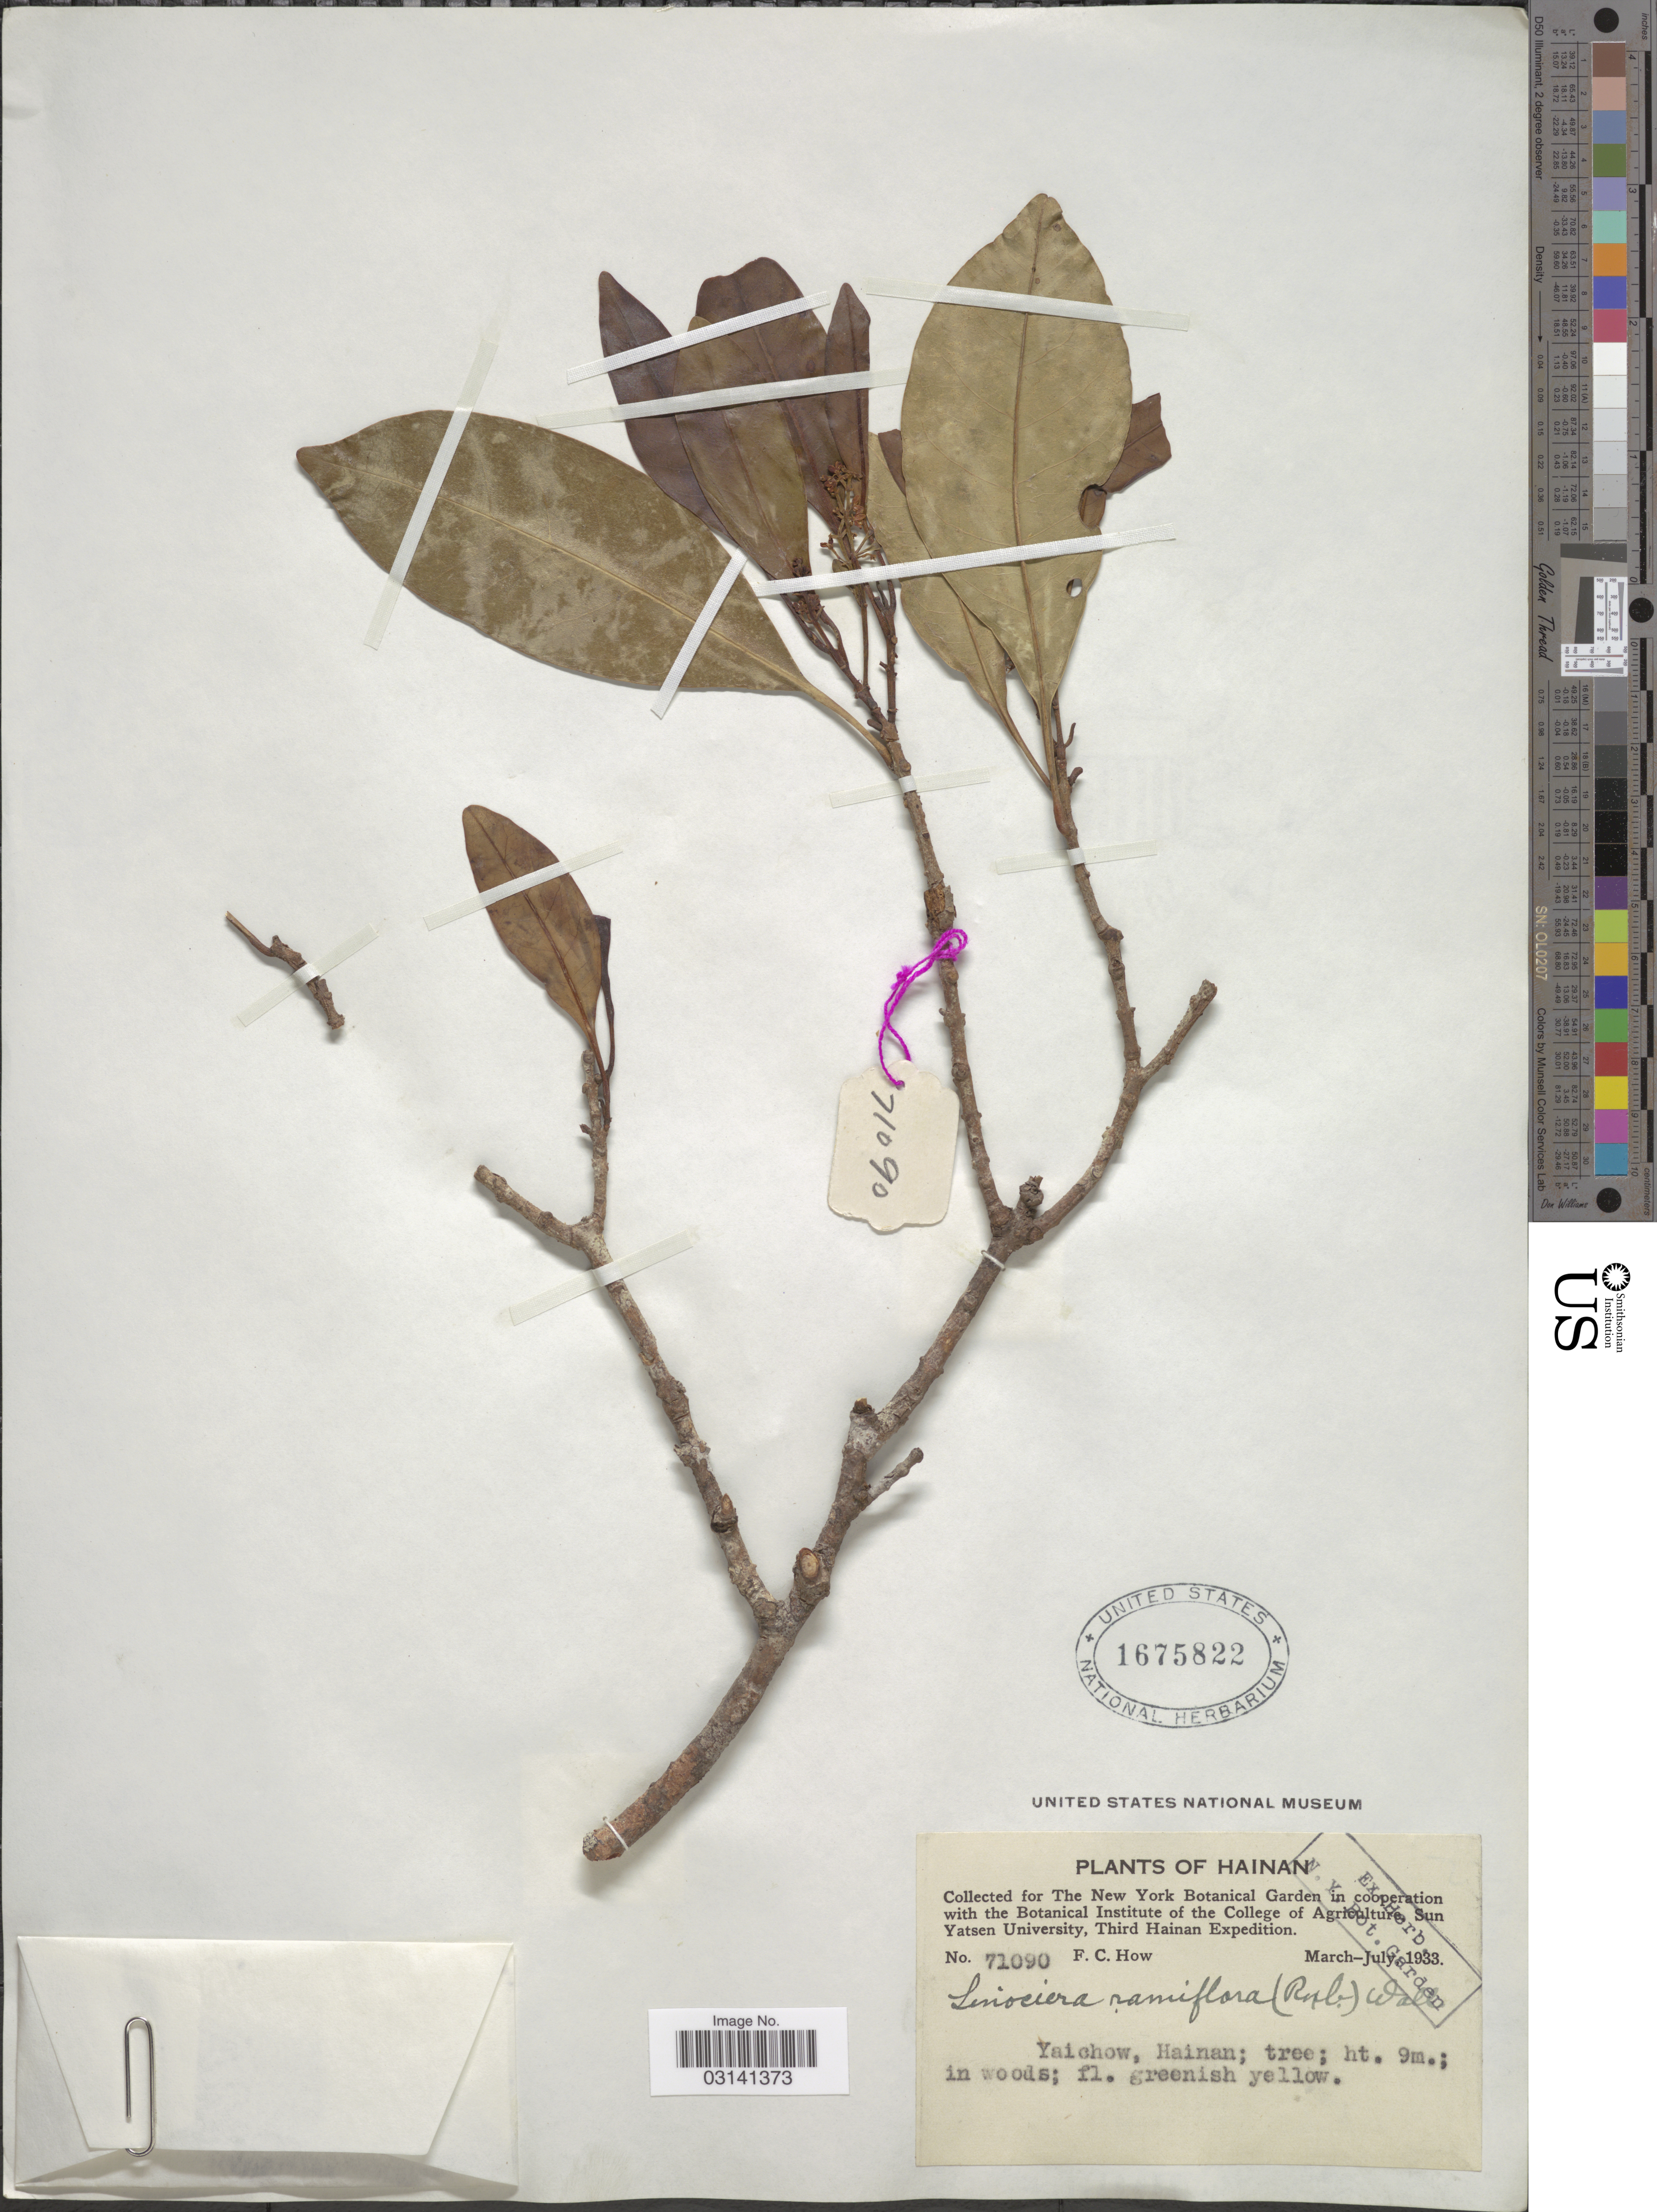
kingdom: Plantae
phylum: Tracheophyta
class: Magnoliopsida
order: Lamiales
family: Oleaceae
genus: Chionanthus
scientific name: Chionanthus ramiflorus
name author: Roxb.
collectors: F. C. How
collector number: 71090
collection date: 1933-03/1933-07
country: China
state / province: Hainan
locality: Yaichow.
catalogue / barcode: US 1675822